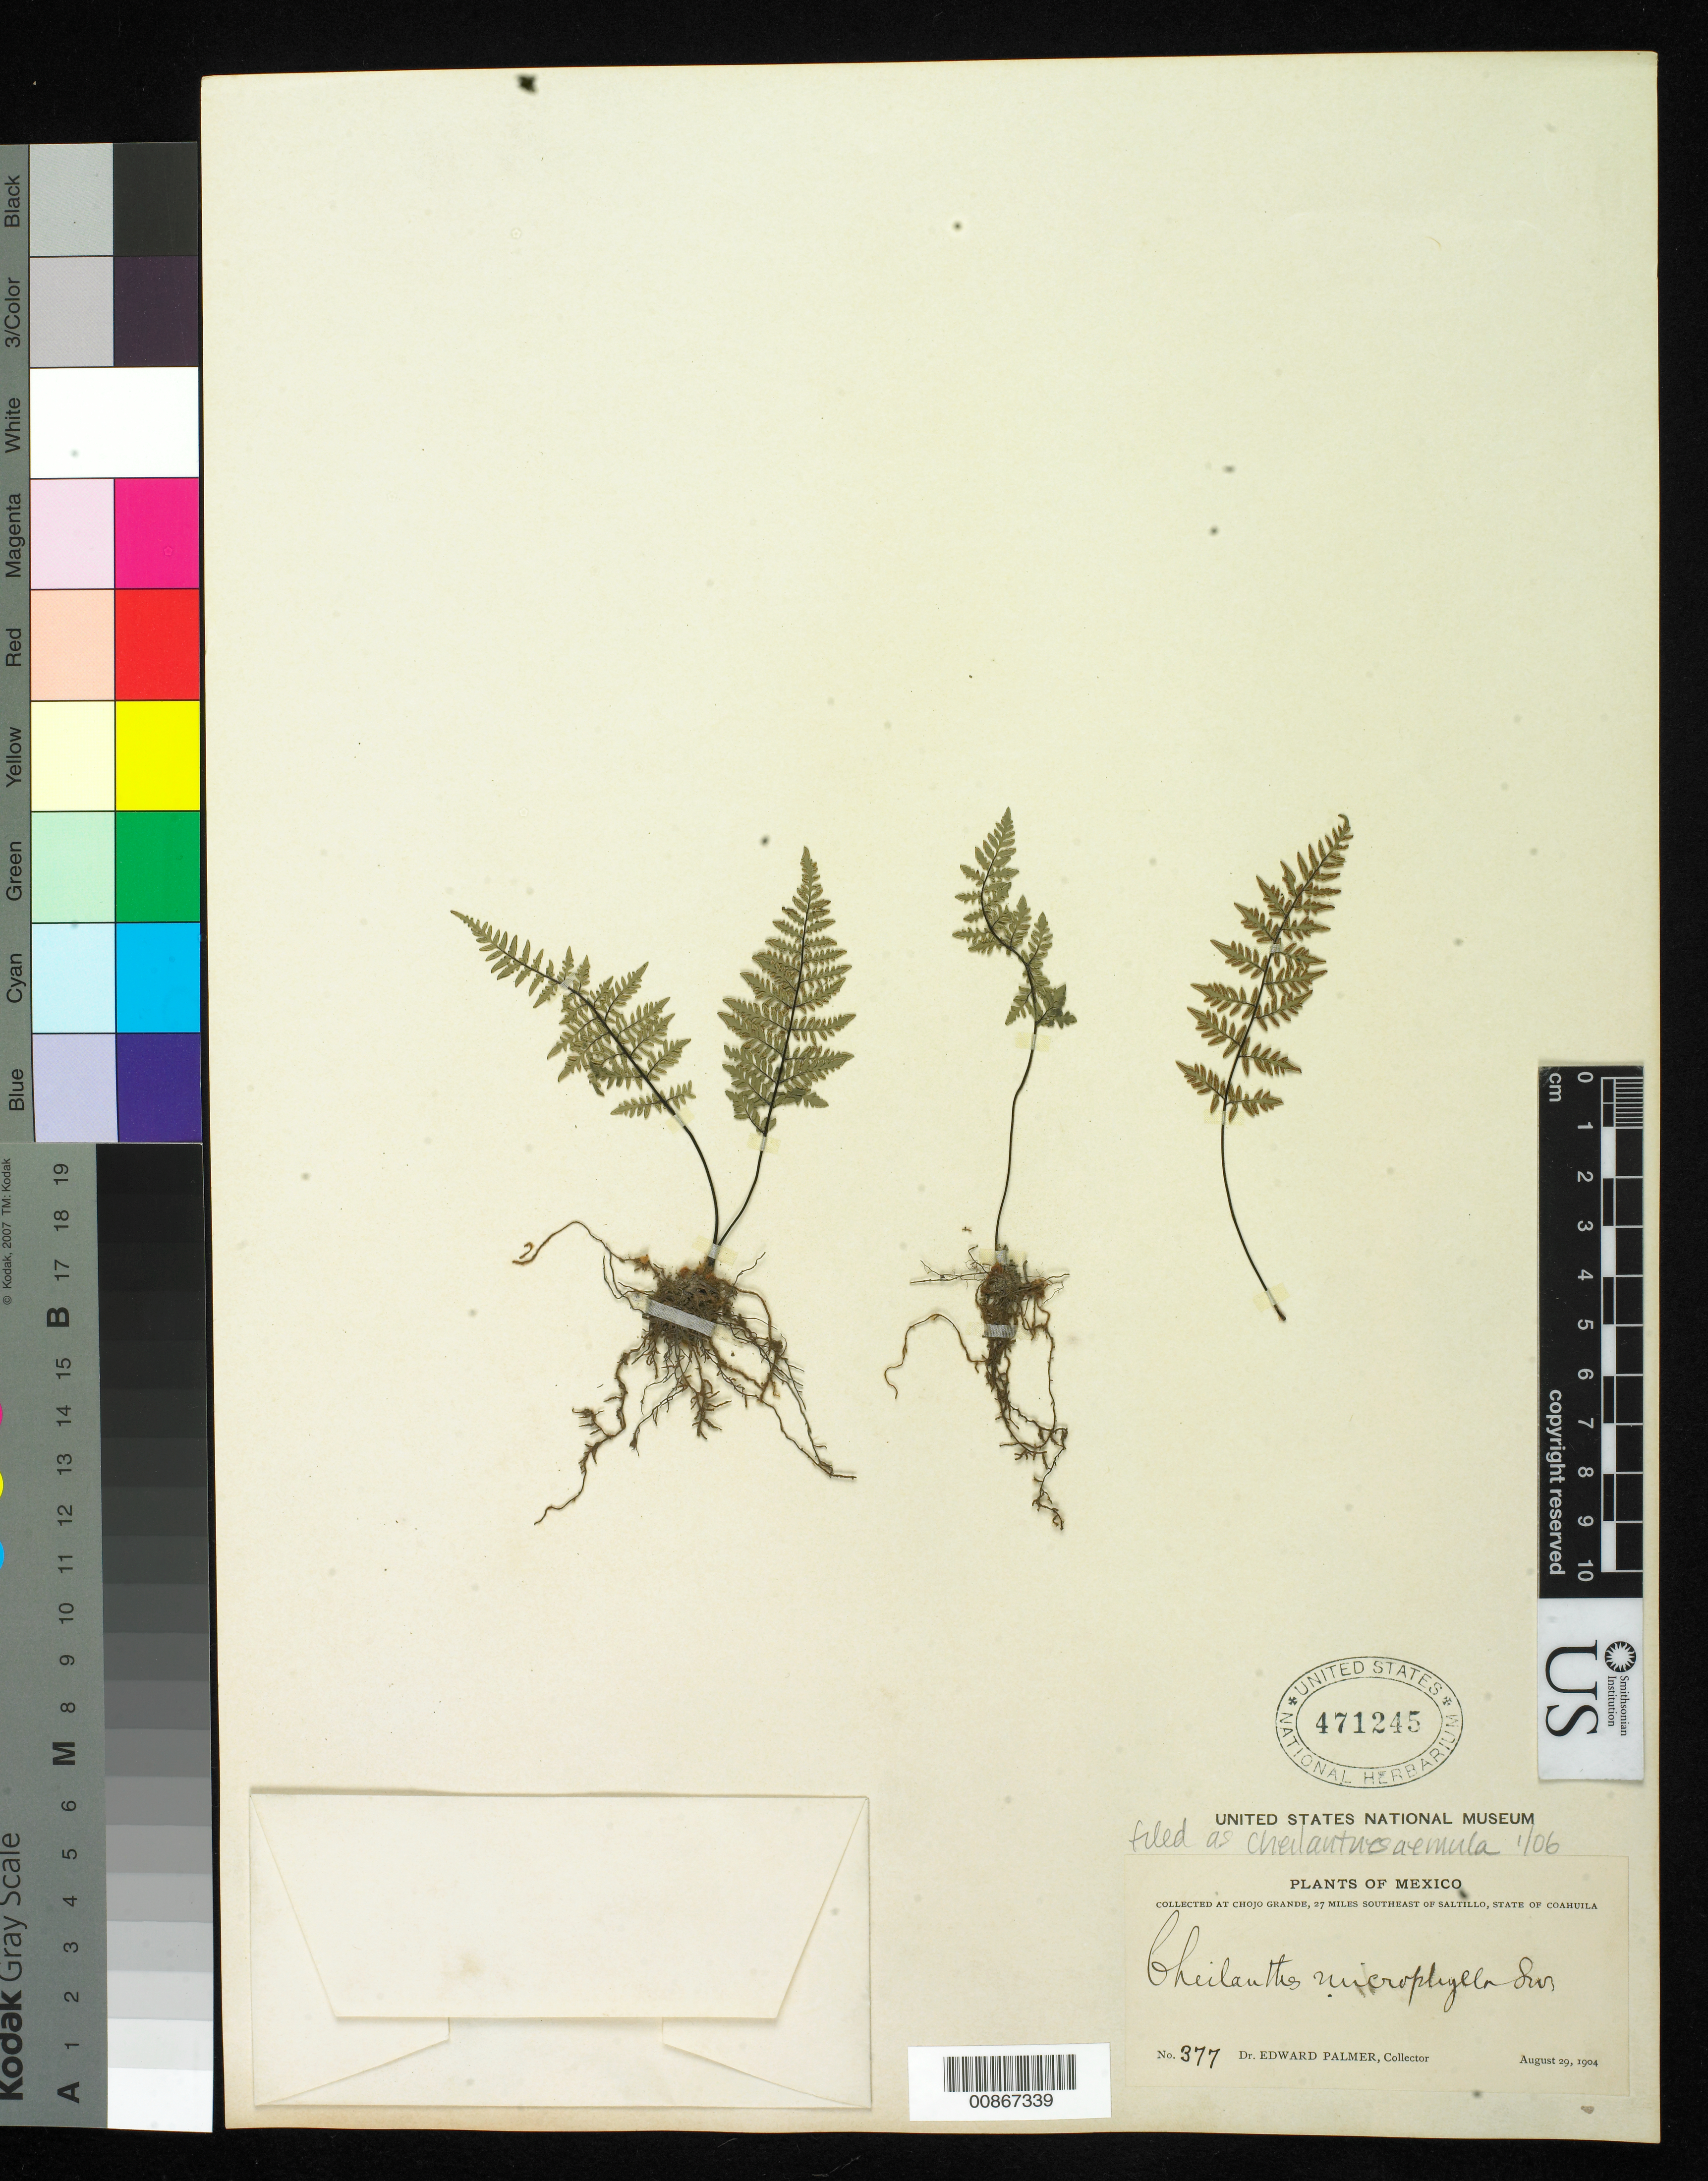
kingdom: Plantae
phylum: Tracheophyta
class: Polypodiopsida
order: Polypodiales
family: Pteridaceae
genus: Myriopteris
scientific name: Myriopteris aemula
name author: (Maxon) Grusz & Windham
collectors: E. Palmer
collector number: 377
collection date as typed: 29 Aug 1904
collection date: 1904-08-29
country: Mexico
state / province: Coahuila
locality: Chojo Grande, 27 miles southeast of Saltillo, Coahuila.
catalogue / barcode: US 471245